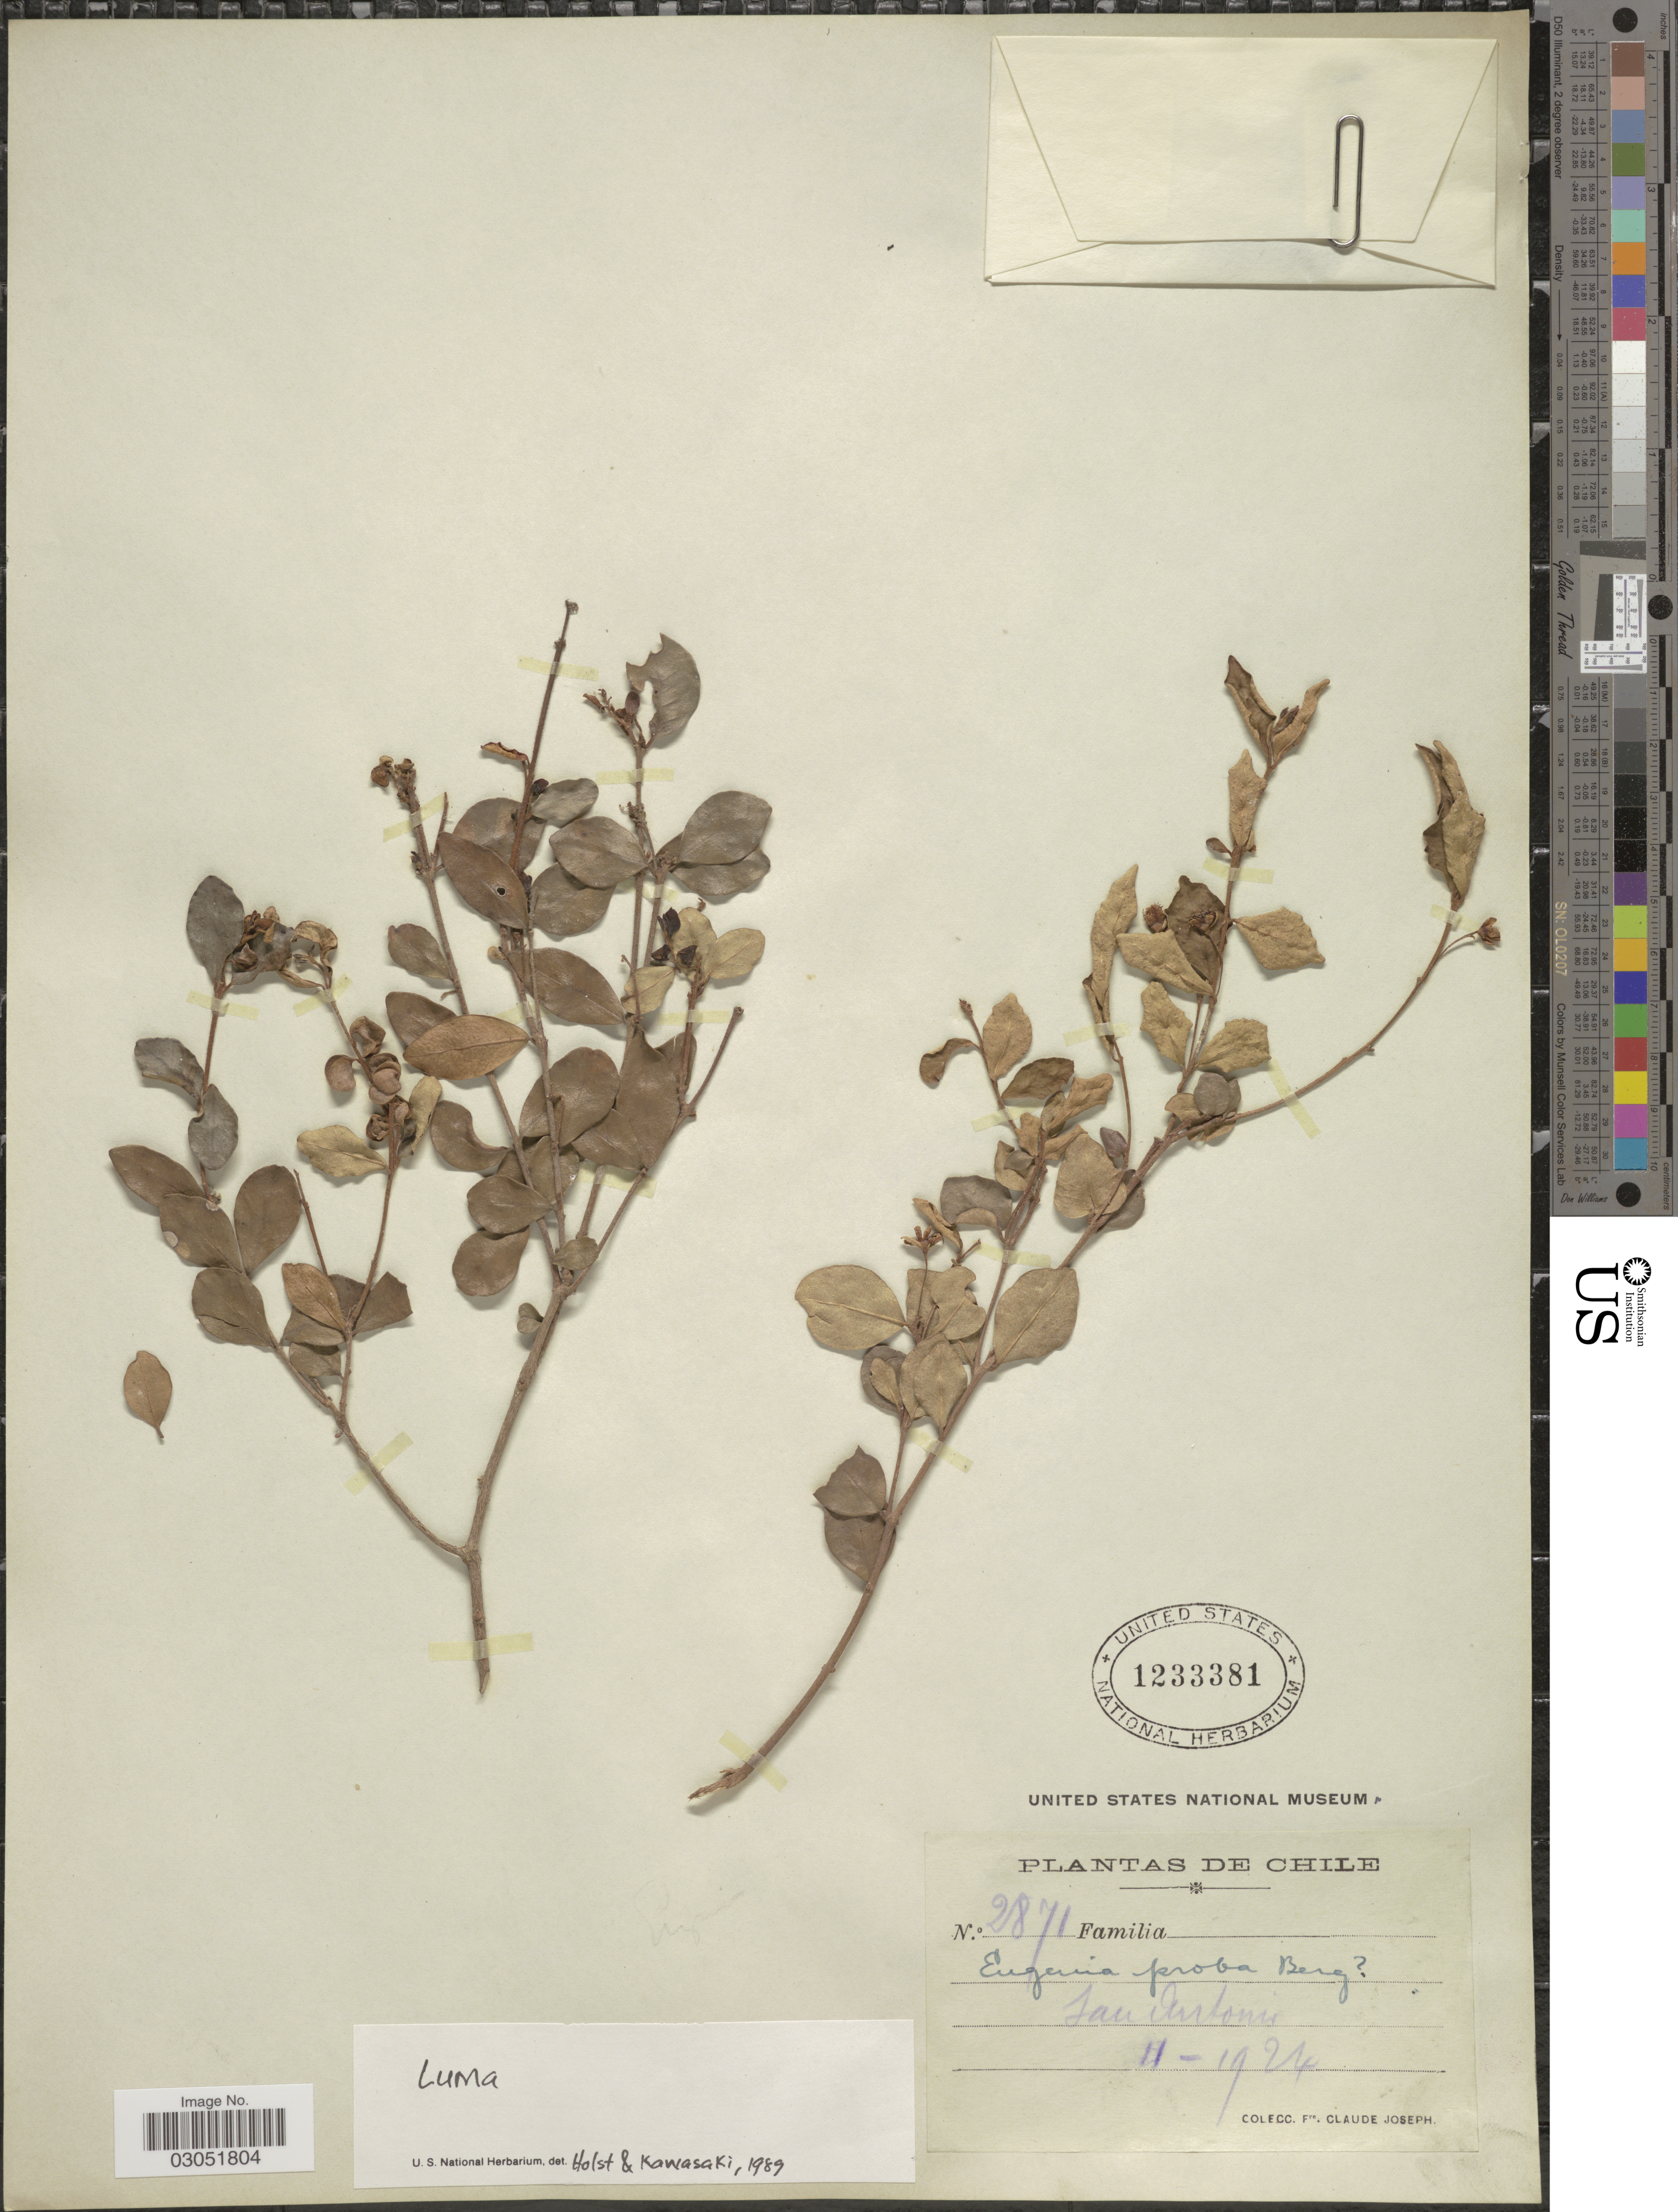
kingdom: Plantae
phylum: Tracheophyta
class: Magnoliopsida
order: Myrtales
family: Myrtaceae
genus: Luma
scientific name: Luma sp.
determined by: Holst, Bruce K.; Kawasaki, María L.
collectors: Bro. Claude-Joseph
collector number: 2871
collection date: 1924-11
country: Chile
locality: San Antonio.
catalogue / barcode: US 1233381